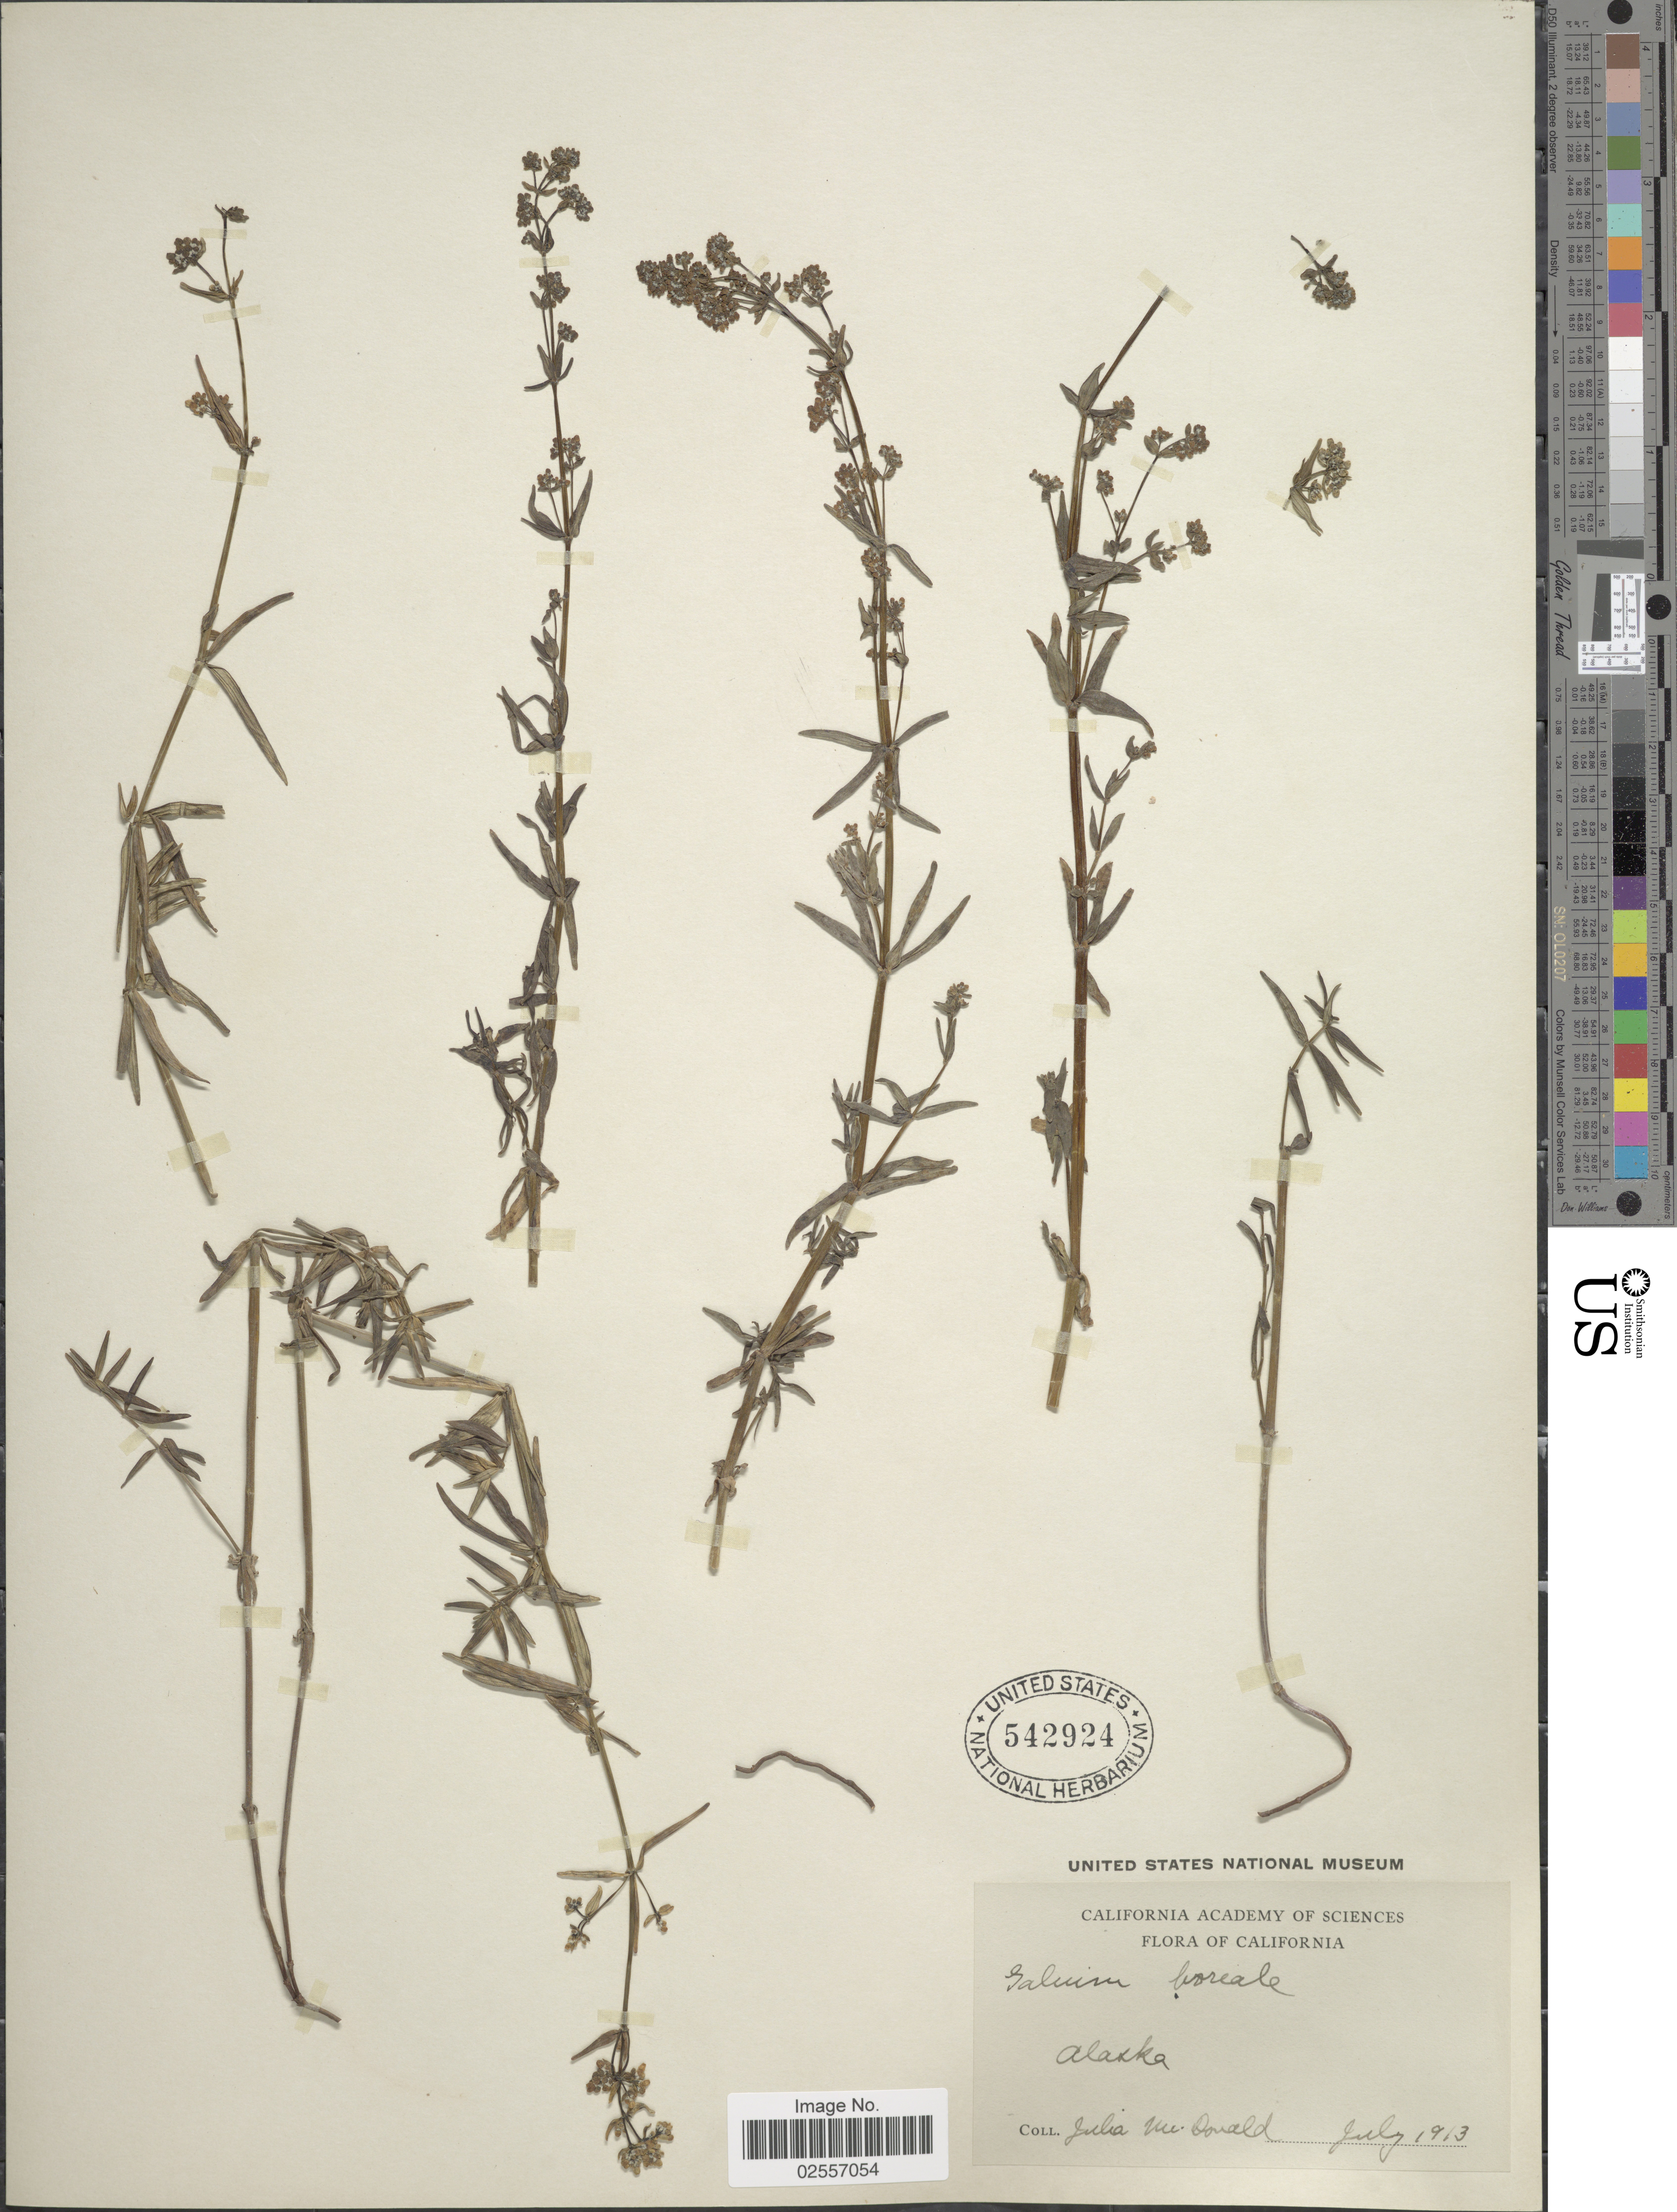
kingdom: Plantae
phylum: Tracheophyta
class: Magnoliopsida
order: Gentianales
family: Rubiaceae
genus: Galium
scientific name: Galium boreale L.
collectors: J. McDonald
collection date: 1913-07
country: United States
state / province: Alaska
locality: Alaska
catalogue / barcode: US 542924